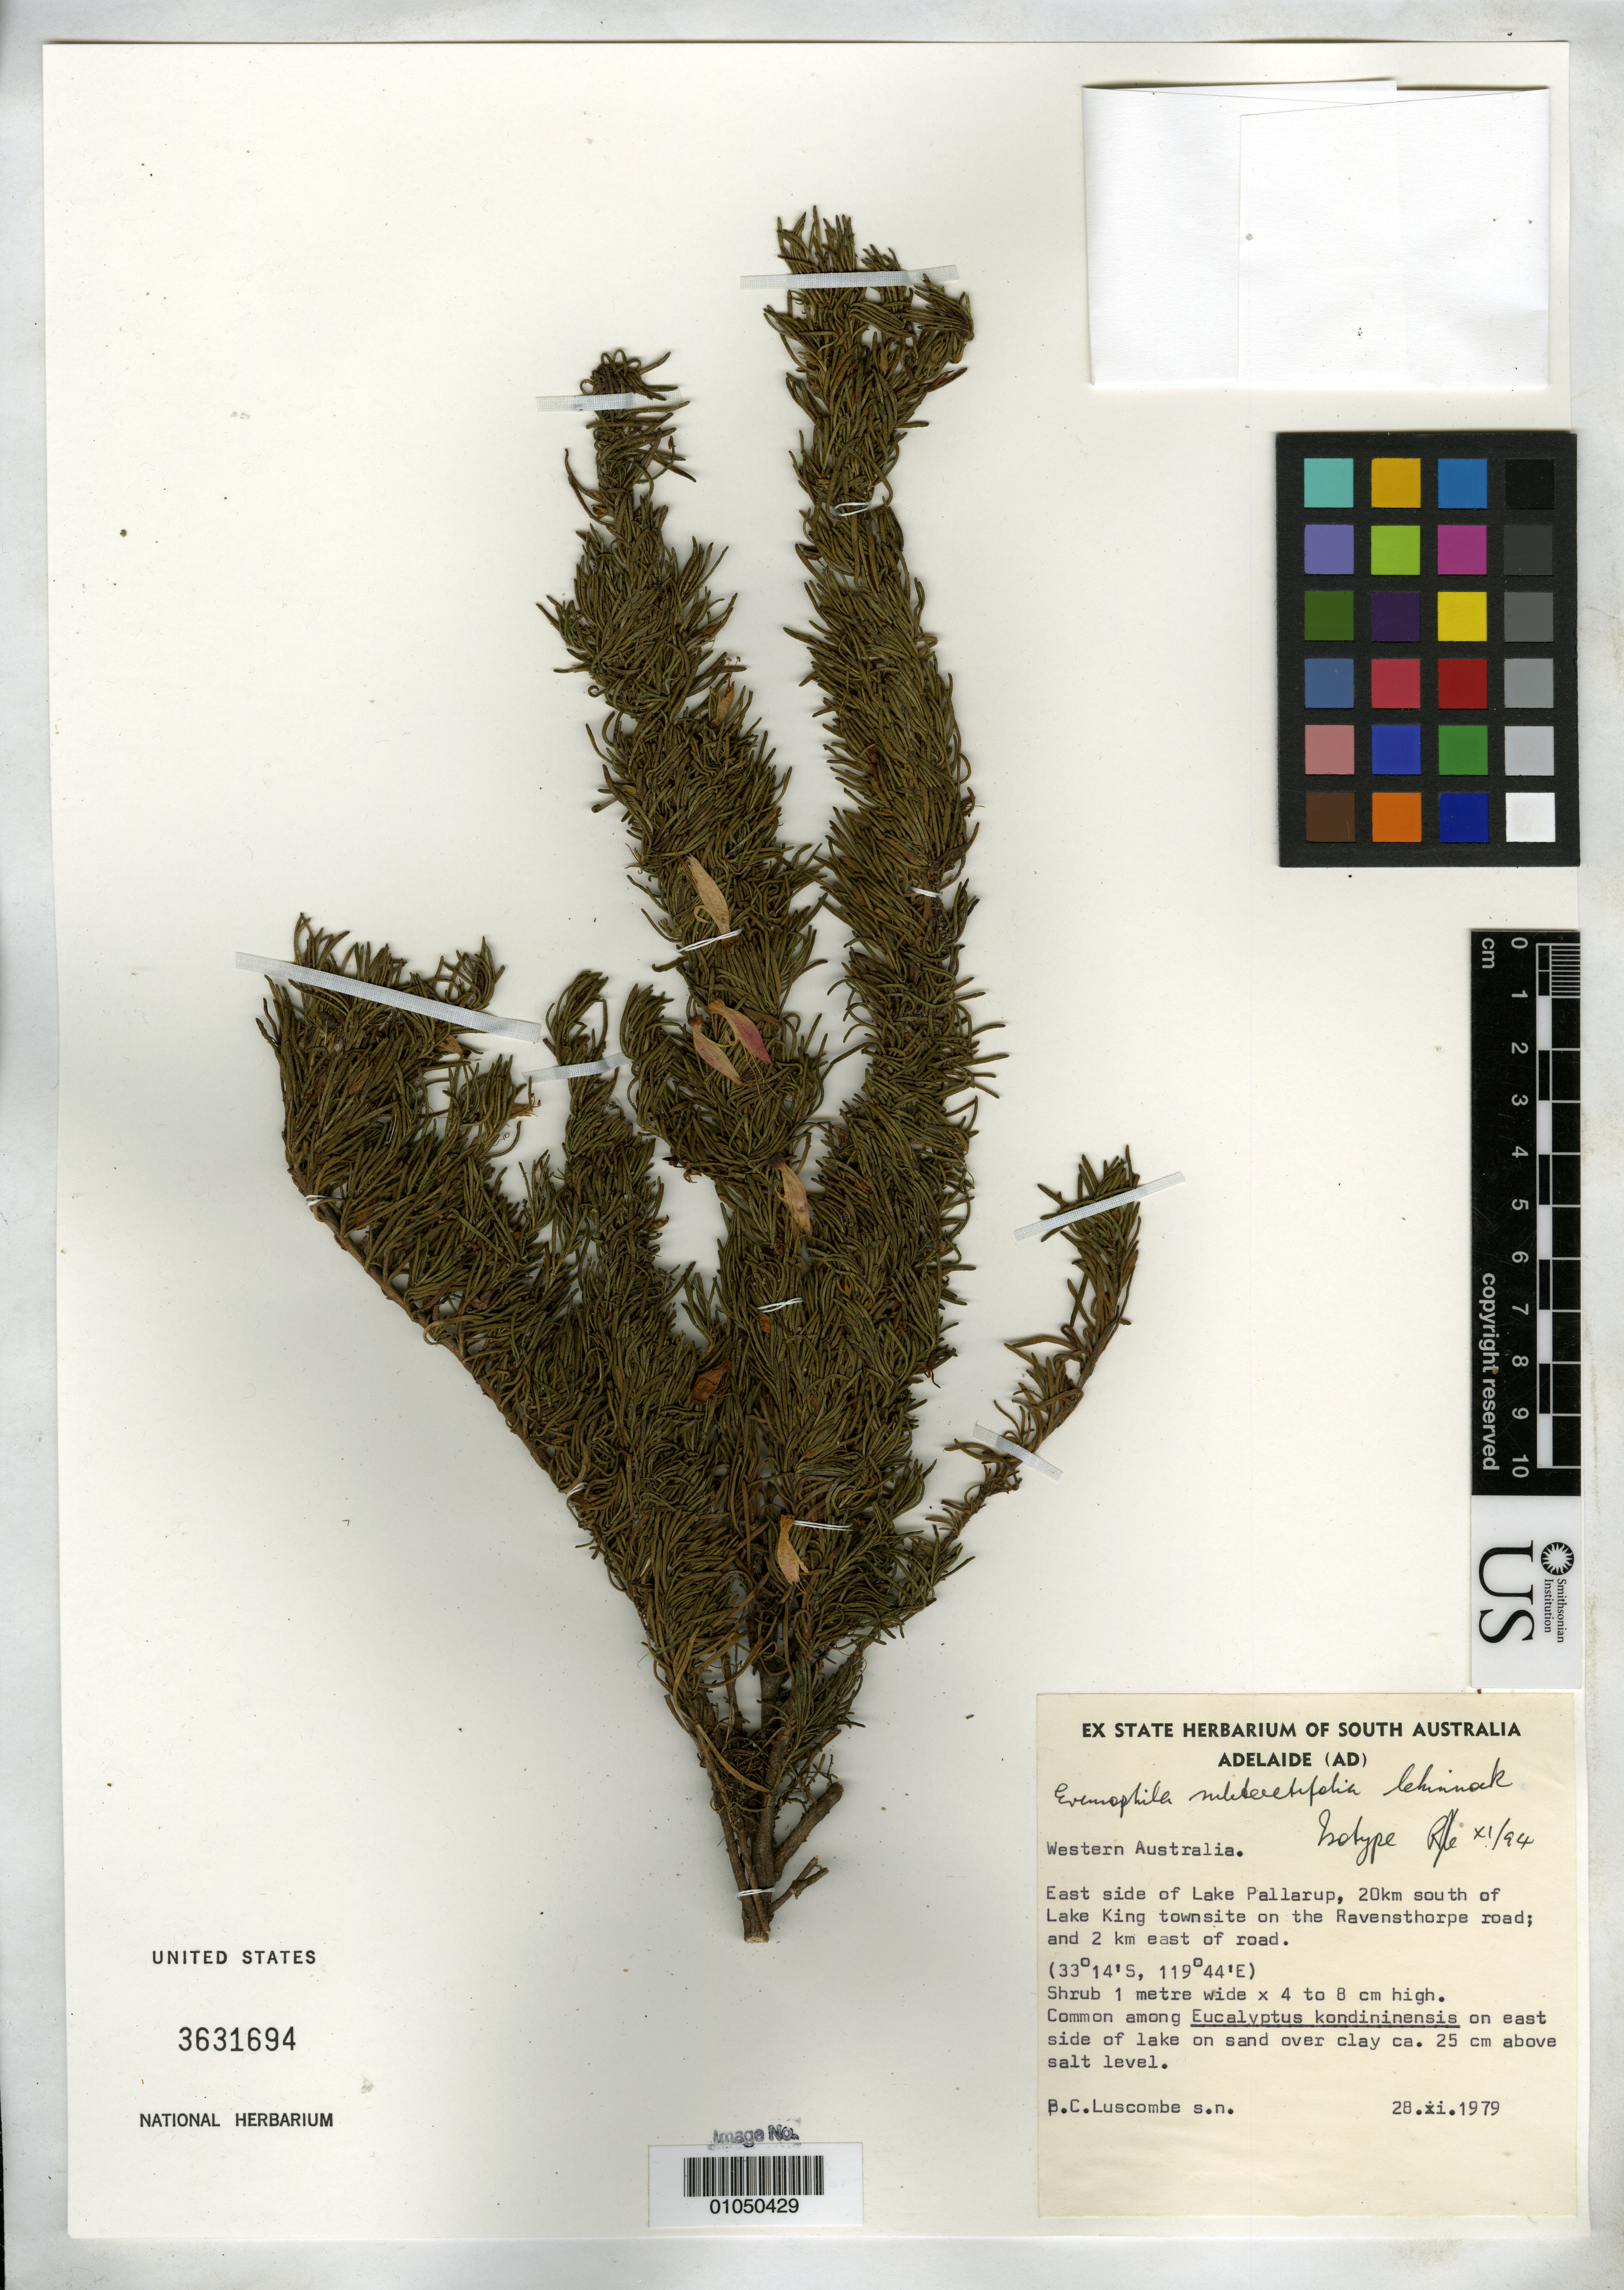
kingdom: Plantae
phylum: Tracheophyta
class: Magnoliopsida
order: Lamiales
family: Scrophulariaceae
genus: Eremophila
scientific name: Eremophila subteretifolia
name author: Chinnock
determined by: Chinnock, R. J.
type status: Isotype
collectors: B. Luscombe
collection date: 1979-11-28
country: Australia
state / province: Western Australia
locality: East side of Lake Pallarup, 20 km south of Lake King townsite on the Ravensthorpe road; and 2 km east of road.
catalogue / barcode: US 3631694